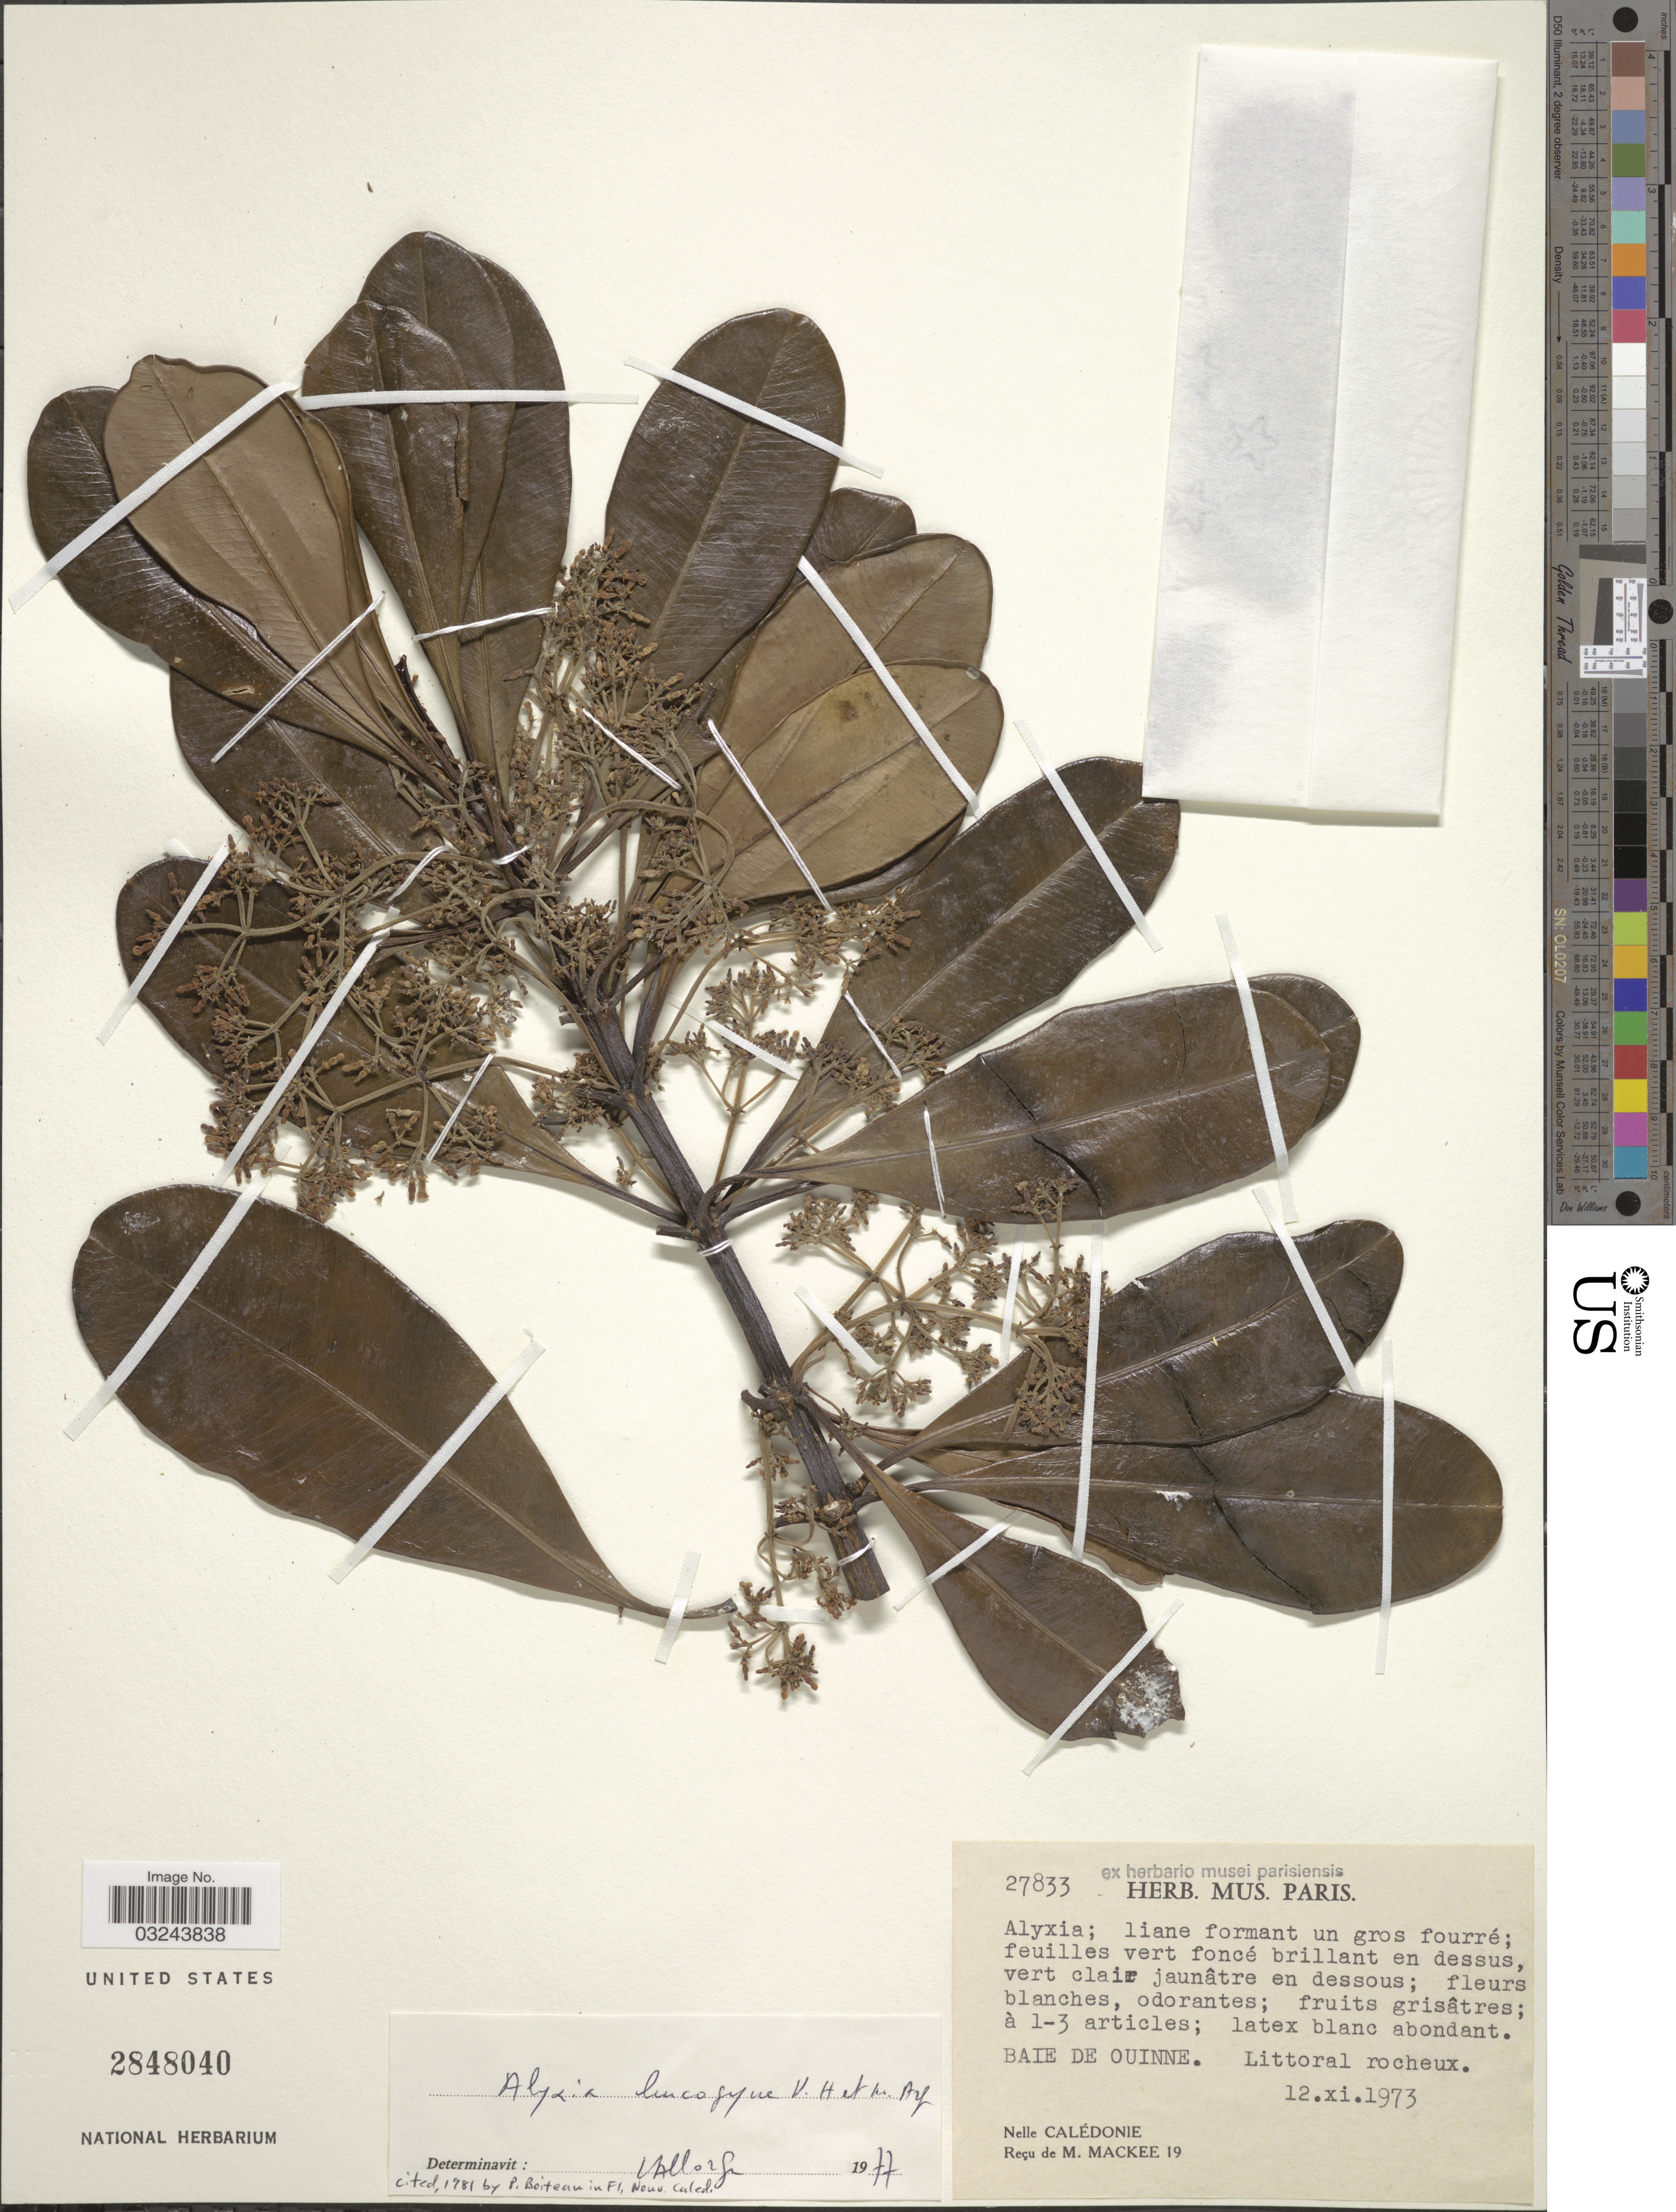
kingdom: Plantae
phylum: Tracheophyta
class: Magnoliopsida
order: Gentianales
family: Apocynaceae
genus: Alyxia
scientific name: Alyxia leucogyne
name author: Van Heurck & Müll. Arg.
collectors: M. Mackee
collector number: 27833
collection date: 1973-11-12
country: New Caledonia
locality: Baie de Ouinne. Littoral rocheux. Nelle Calédonie.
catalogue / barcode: US 2848040